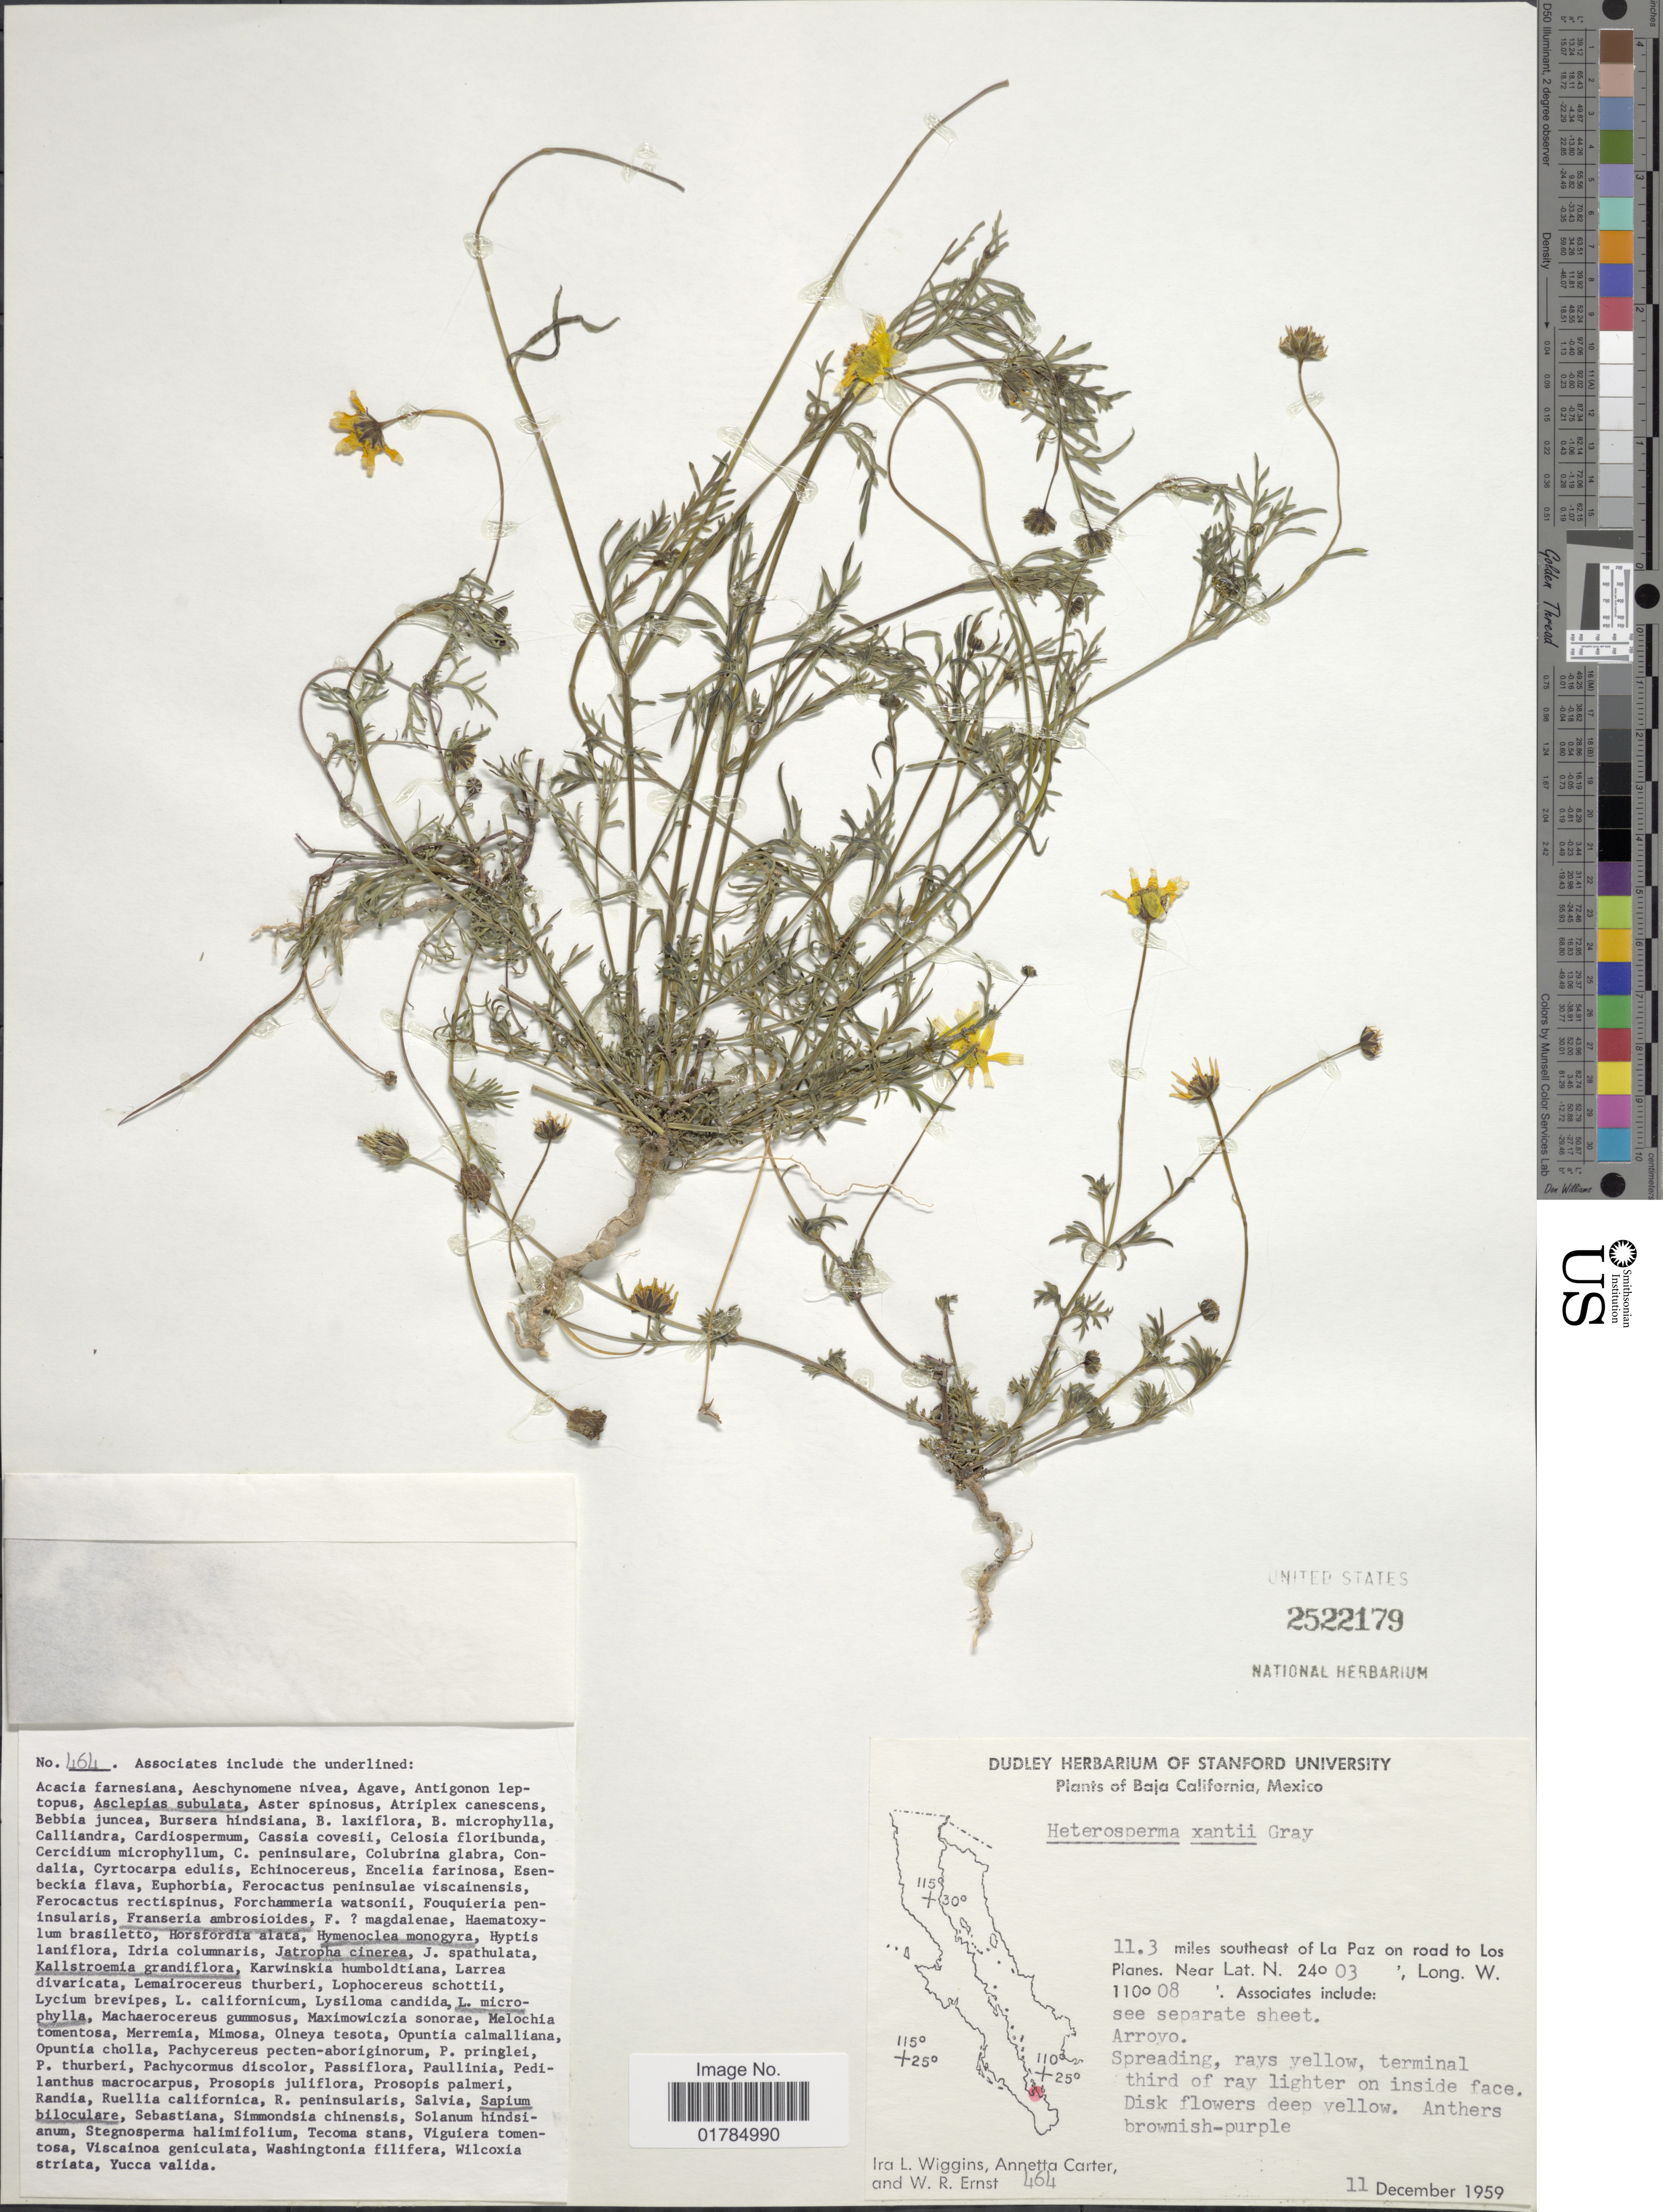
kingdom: Plantae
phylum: Tracheophyta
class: Magnoliopsida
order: Asterales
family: Asteraceae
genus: Heterosperma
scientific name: Heterosperma xanti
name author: Sherff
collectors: I. L. Wiggins, A. Carter & W. R. Ernst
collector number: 464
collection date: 1959-12-11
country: Mexico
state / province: Baja California Sur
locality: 11.3 miles southeast of La Paz on road to Los Planes.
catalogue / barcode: US 2522179